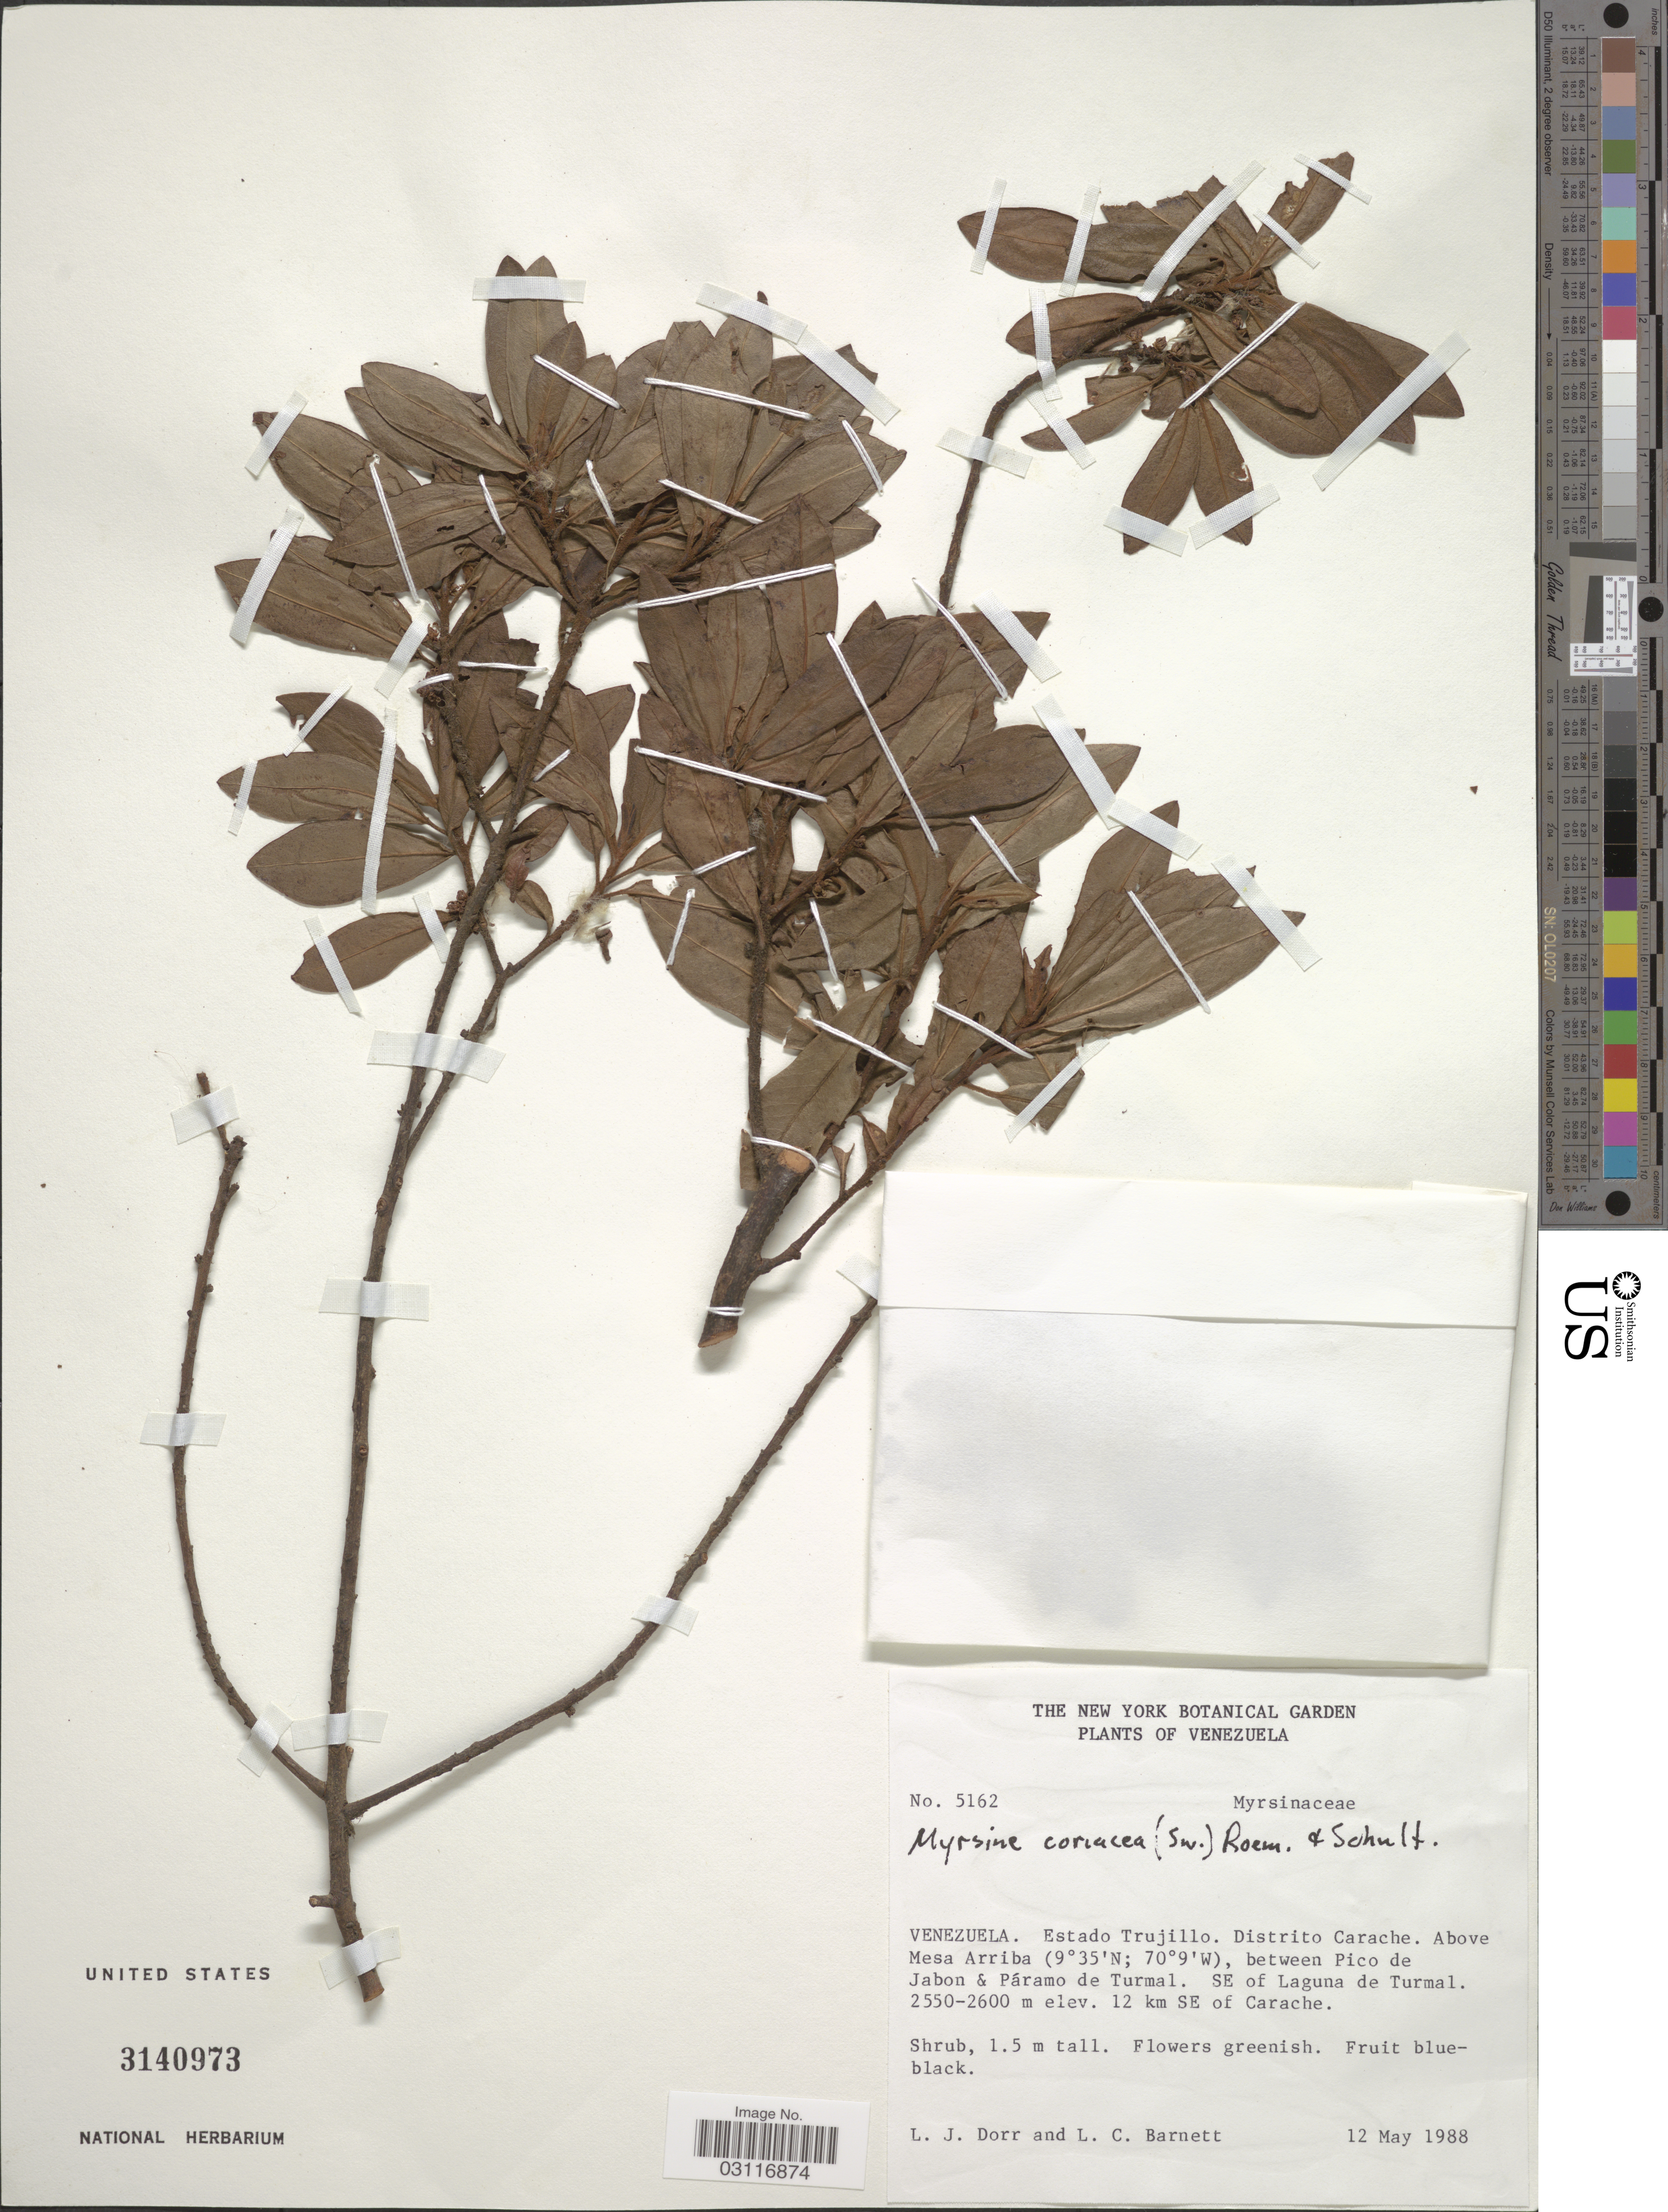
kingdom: Plantae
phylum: Tracheophyta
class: Magnoliopsida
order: Ericales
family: Primulaceae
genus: Myrsine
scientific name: Myrsine coriacea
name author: (Sw.) R. Br. ex Roem. & Schult.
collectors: L. J. Dorr & L. C. Barnett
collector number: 5162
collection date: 1988-05-12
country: Venezuela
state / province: Trujillo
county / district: Carache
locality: Above Mesa Arriba, between Pico de Jabon & Páramo de Turmal. SE of Laguna de Turmal. 12 km SE of Carache.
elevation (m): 2550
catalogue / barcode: US 3140973